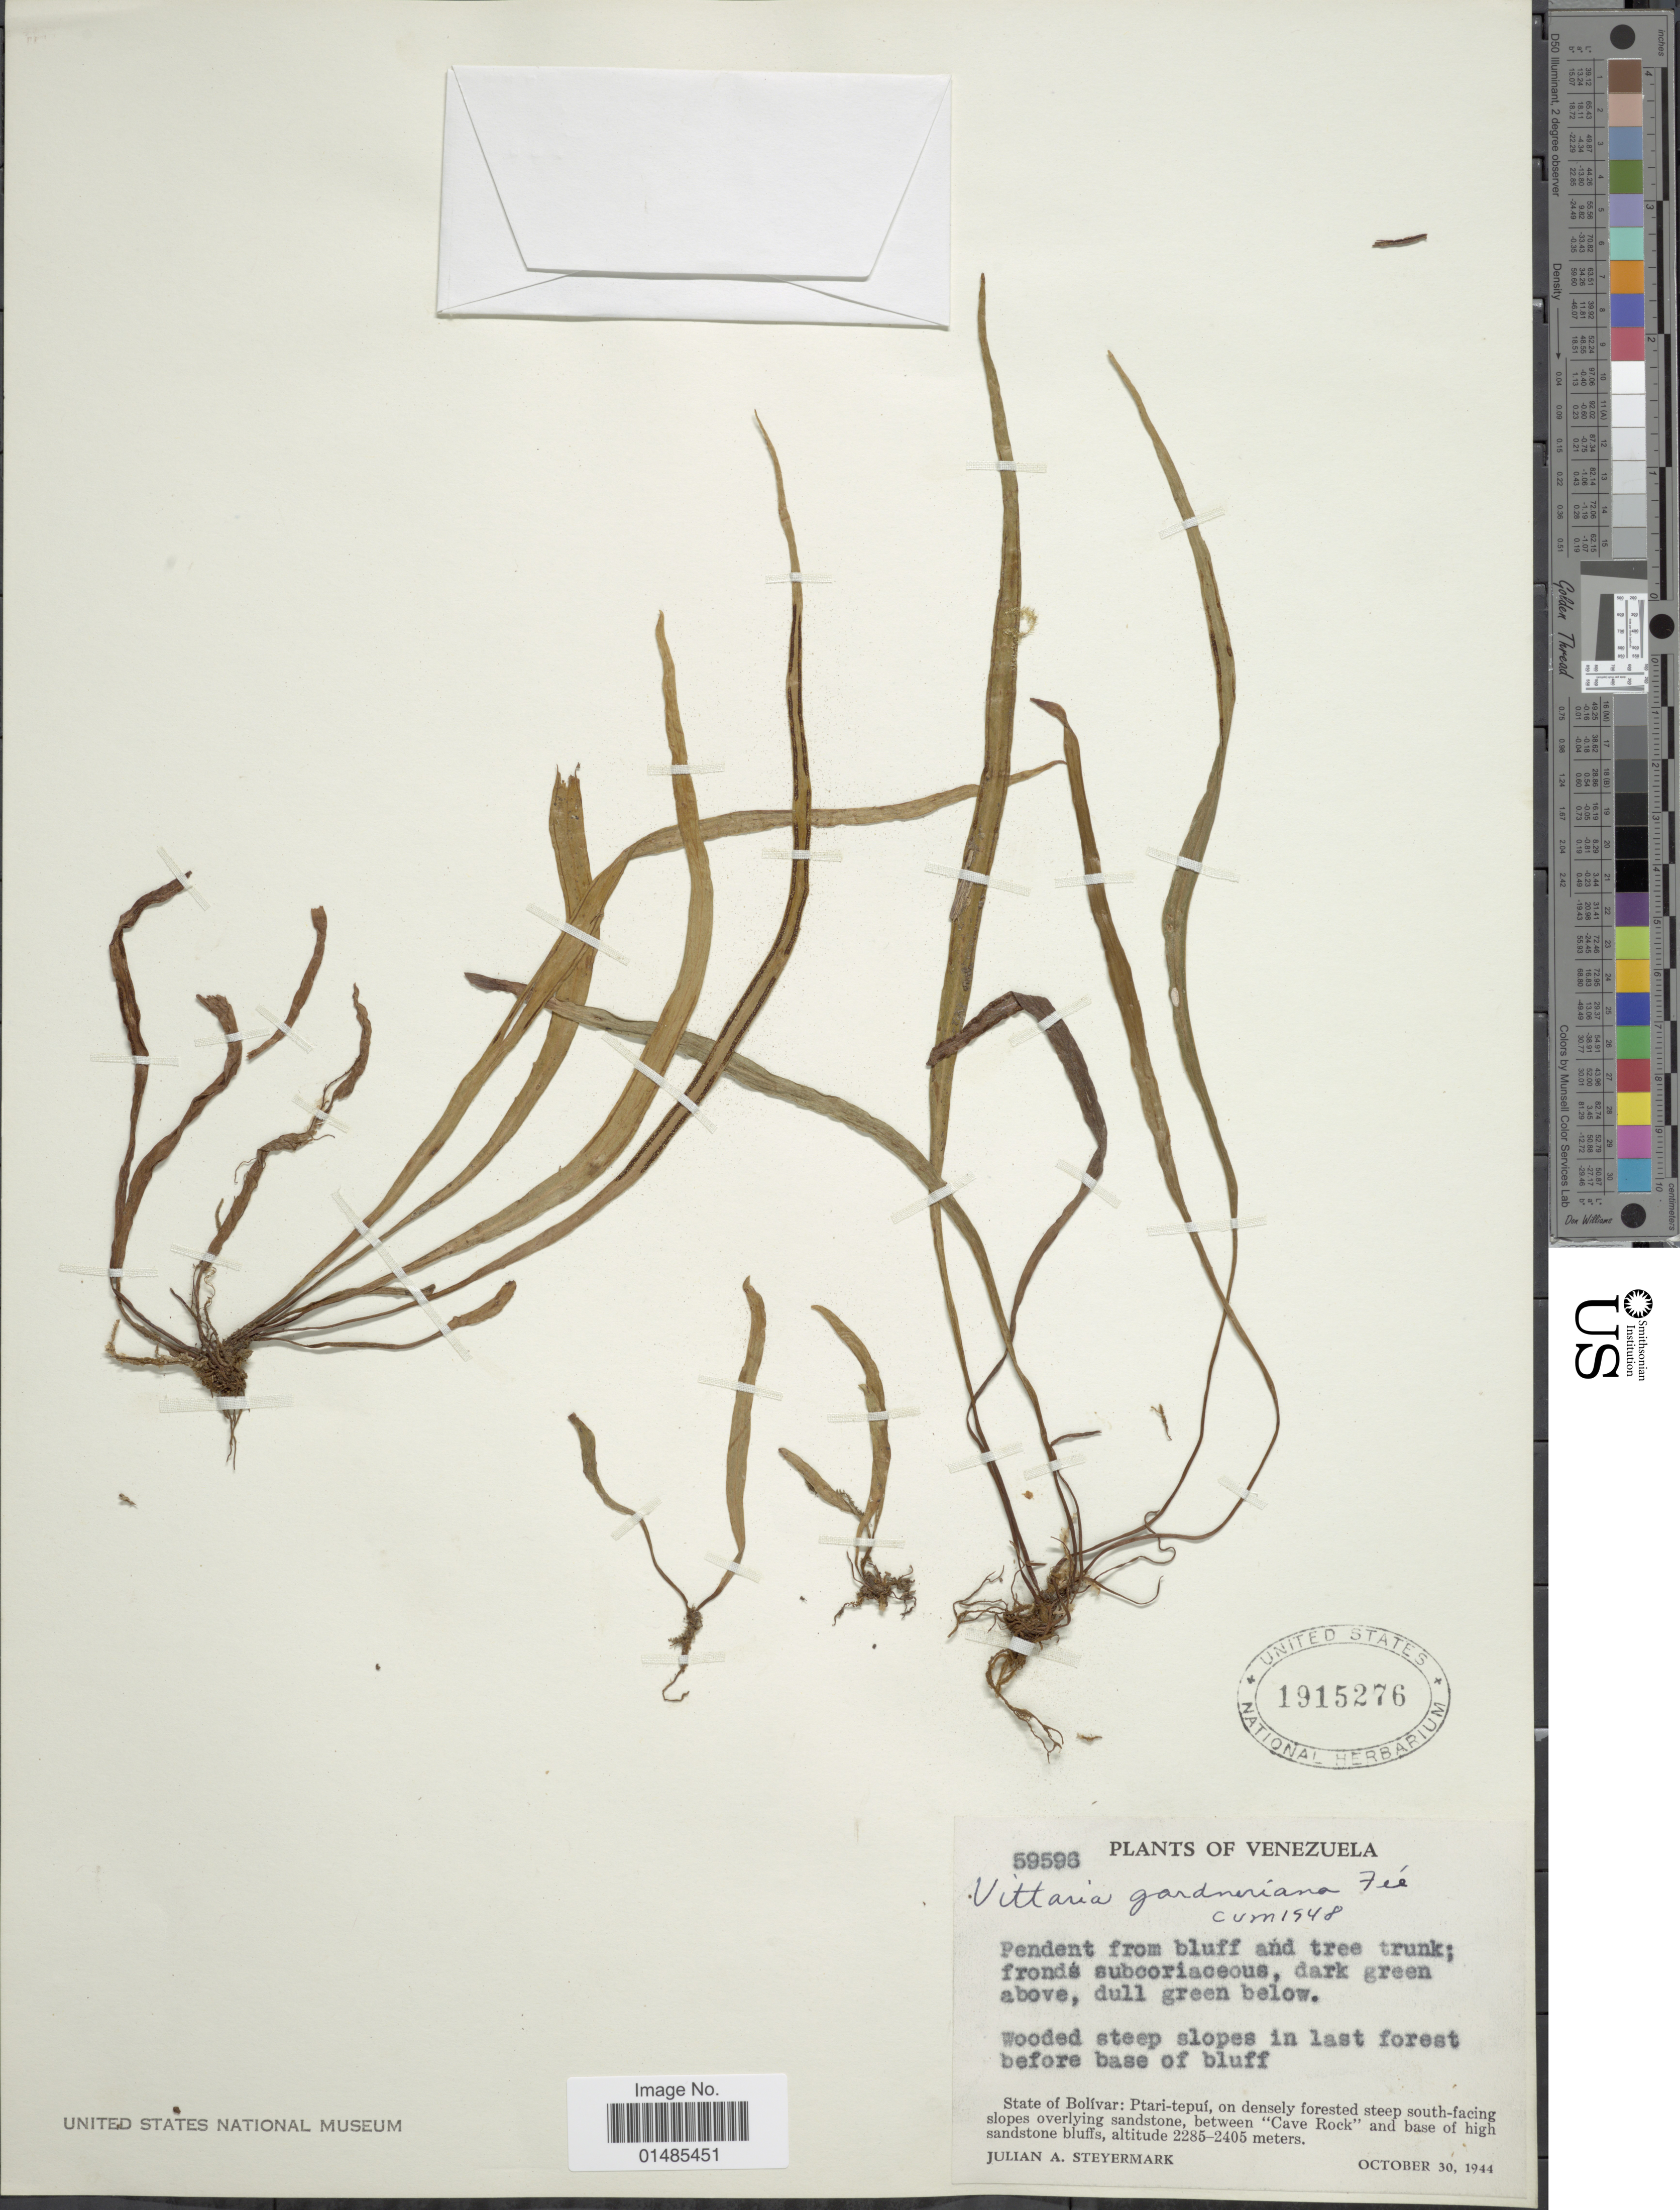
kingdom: Plantae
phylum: Tracheophyta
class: Polypodiopsida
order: Polypodiales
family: Pteridaceae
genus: Radiovittaria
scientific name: Radiovittaria gardneriana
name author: (Fée) E.H. Crane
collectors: J. Steyermark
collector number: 59596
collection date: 1944-10-30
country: Venezuela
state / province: Bolivar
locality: Ptari-tepuí, on densely forested steep south-facing slopes overlying sandstone, between "Cave Rock" and base of high sandstone bluffs.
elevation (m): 2285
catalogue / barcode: US 1915276